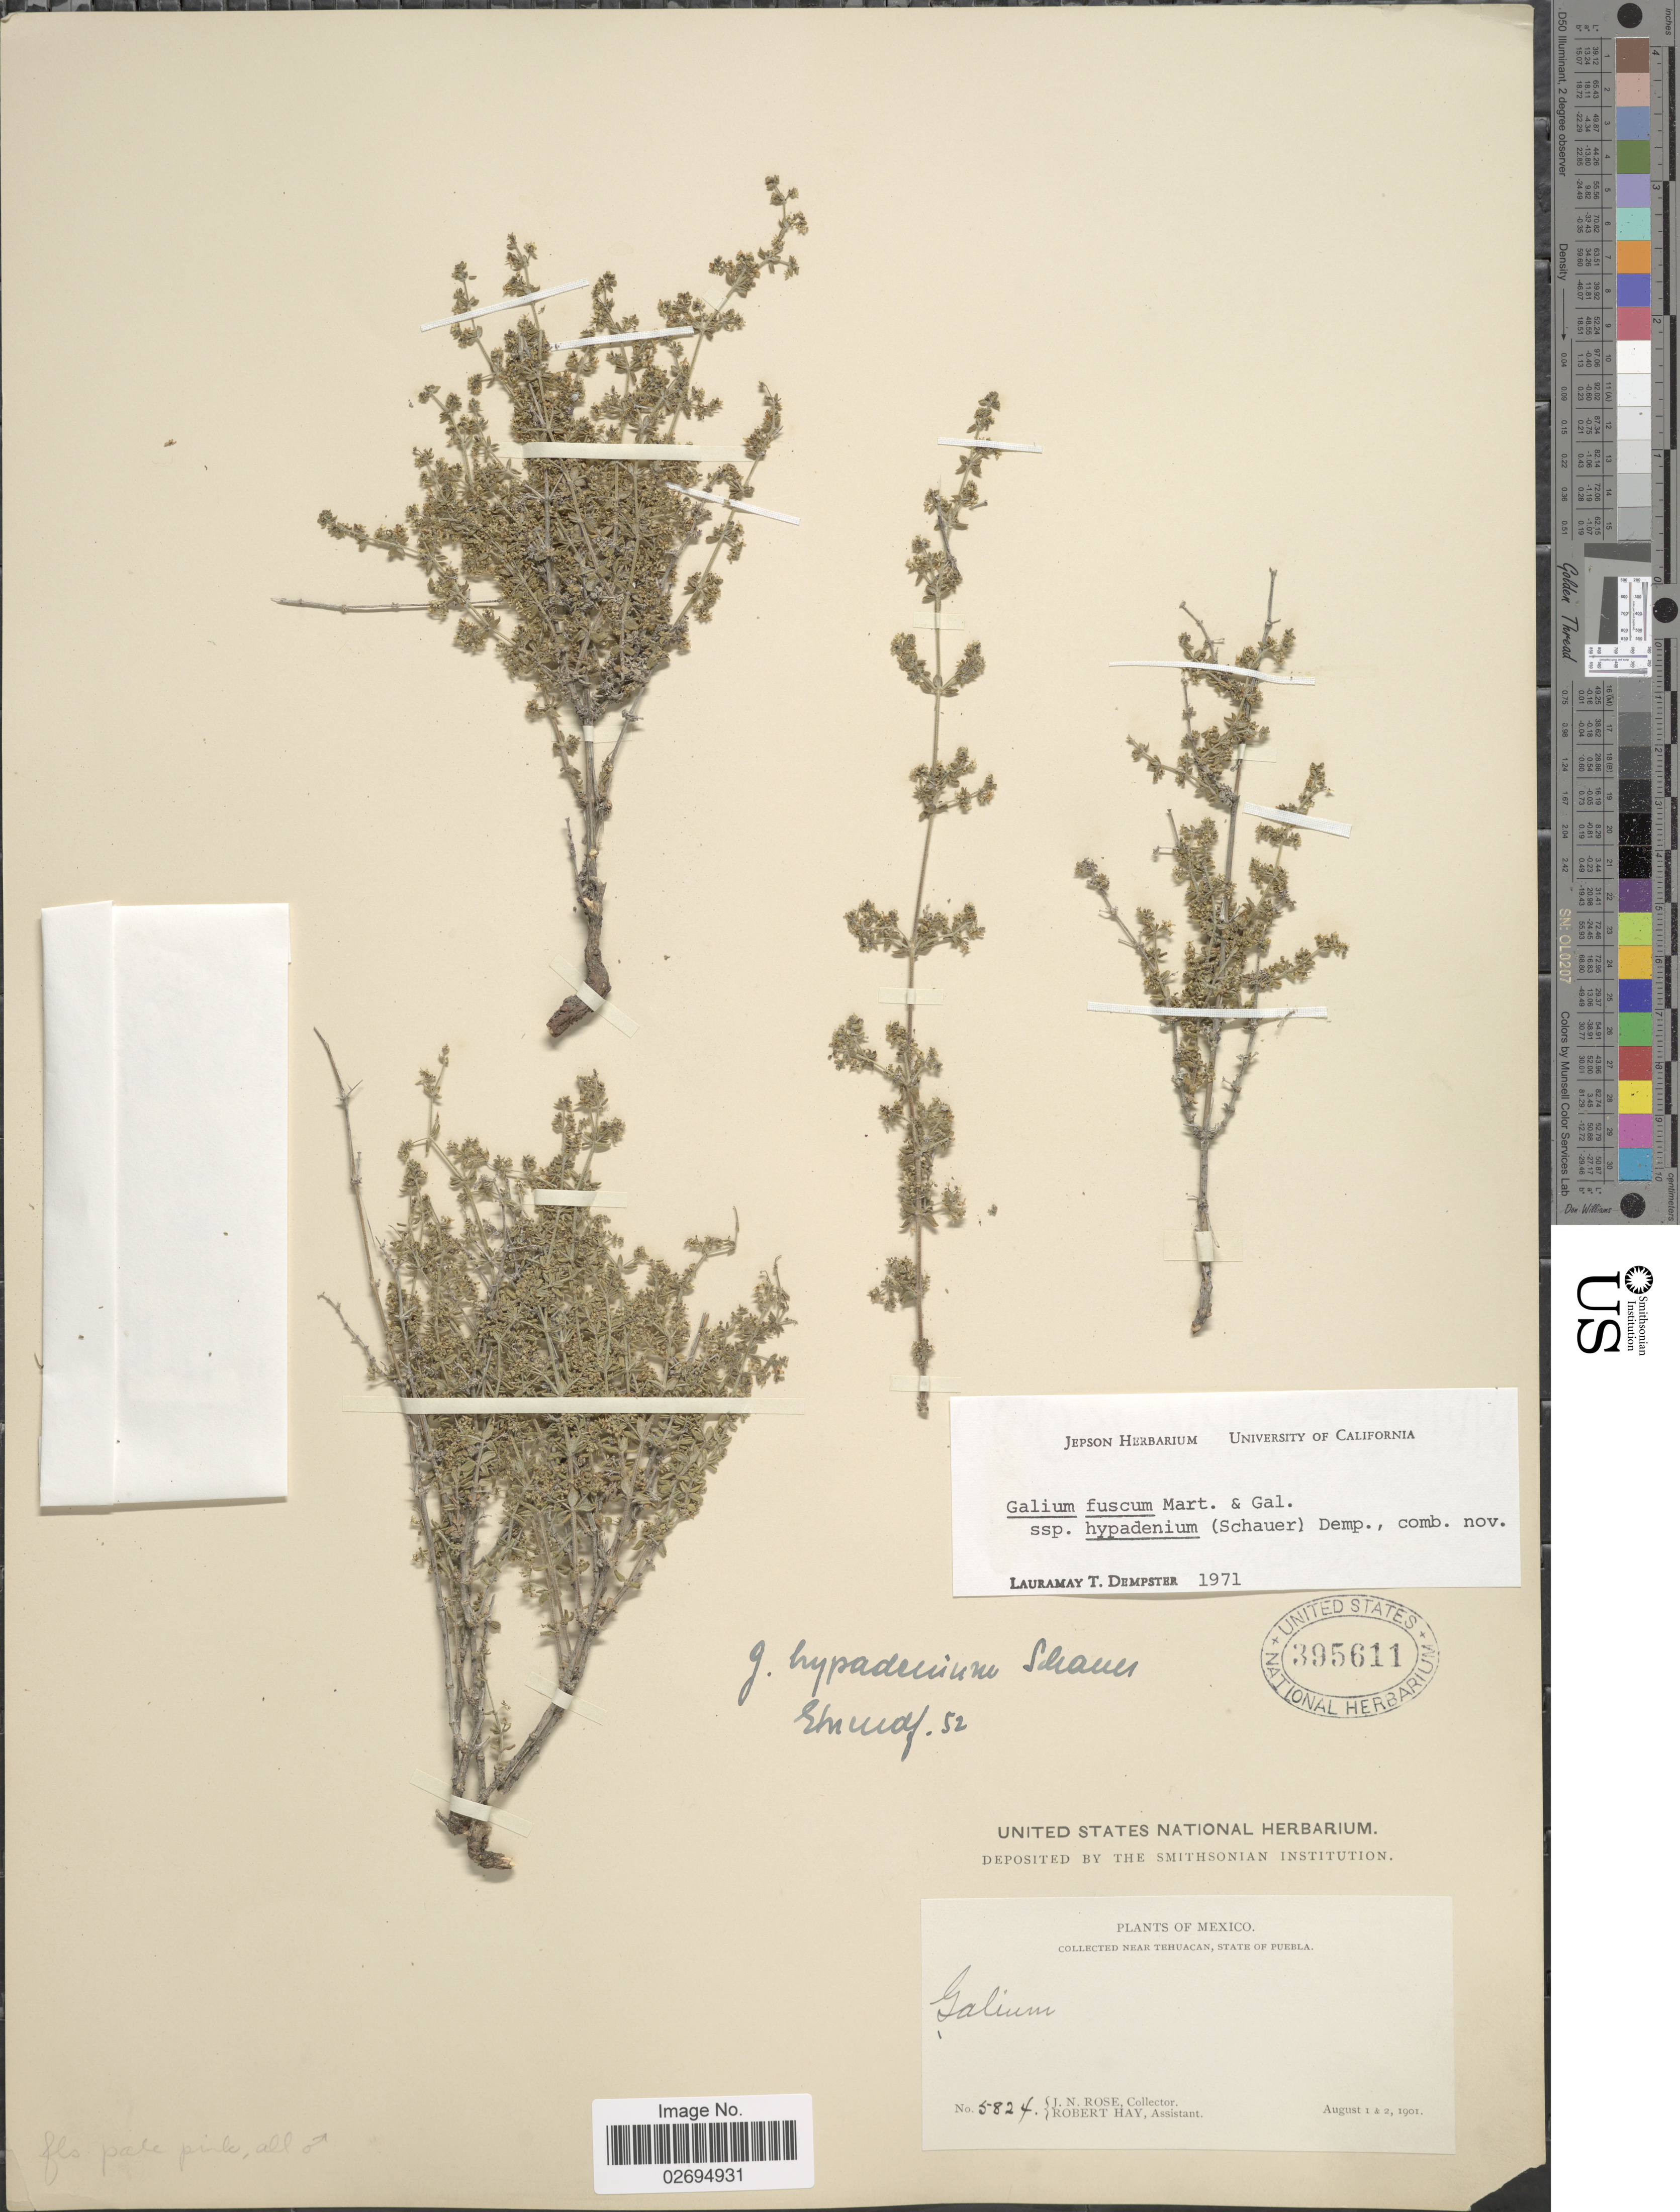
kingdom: Plantae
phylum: Tracheophyta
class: Magnoliopsida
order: Gentianales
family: Rubiaceae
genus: Galium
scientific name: Galium fuscum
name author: M. Martens & Galeotti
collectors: J. N. Rose & R. H. Hay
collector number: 5824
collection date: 1901-08-01/1901-08-02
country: Mexico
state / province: Puebla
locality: Near Tehuacan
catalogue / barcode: US 395611